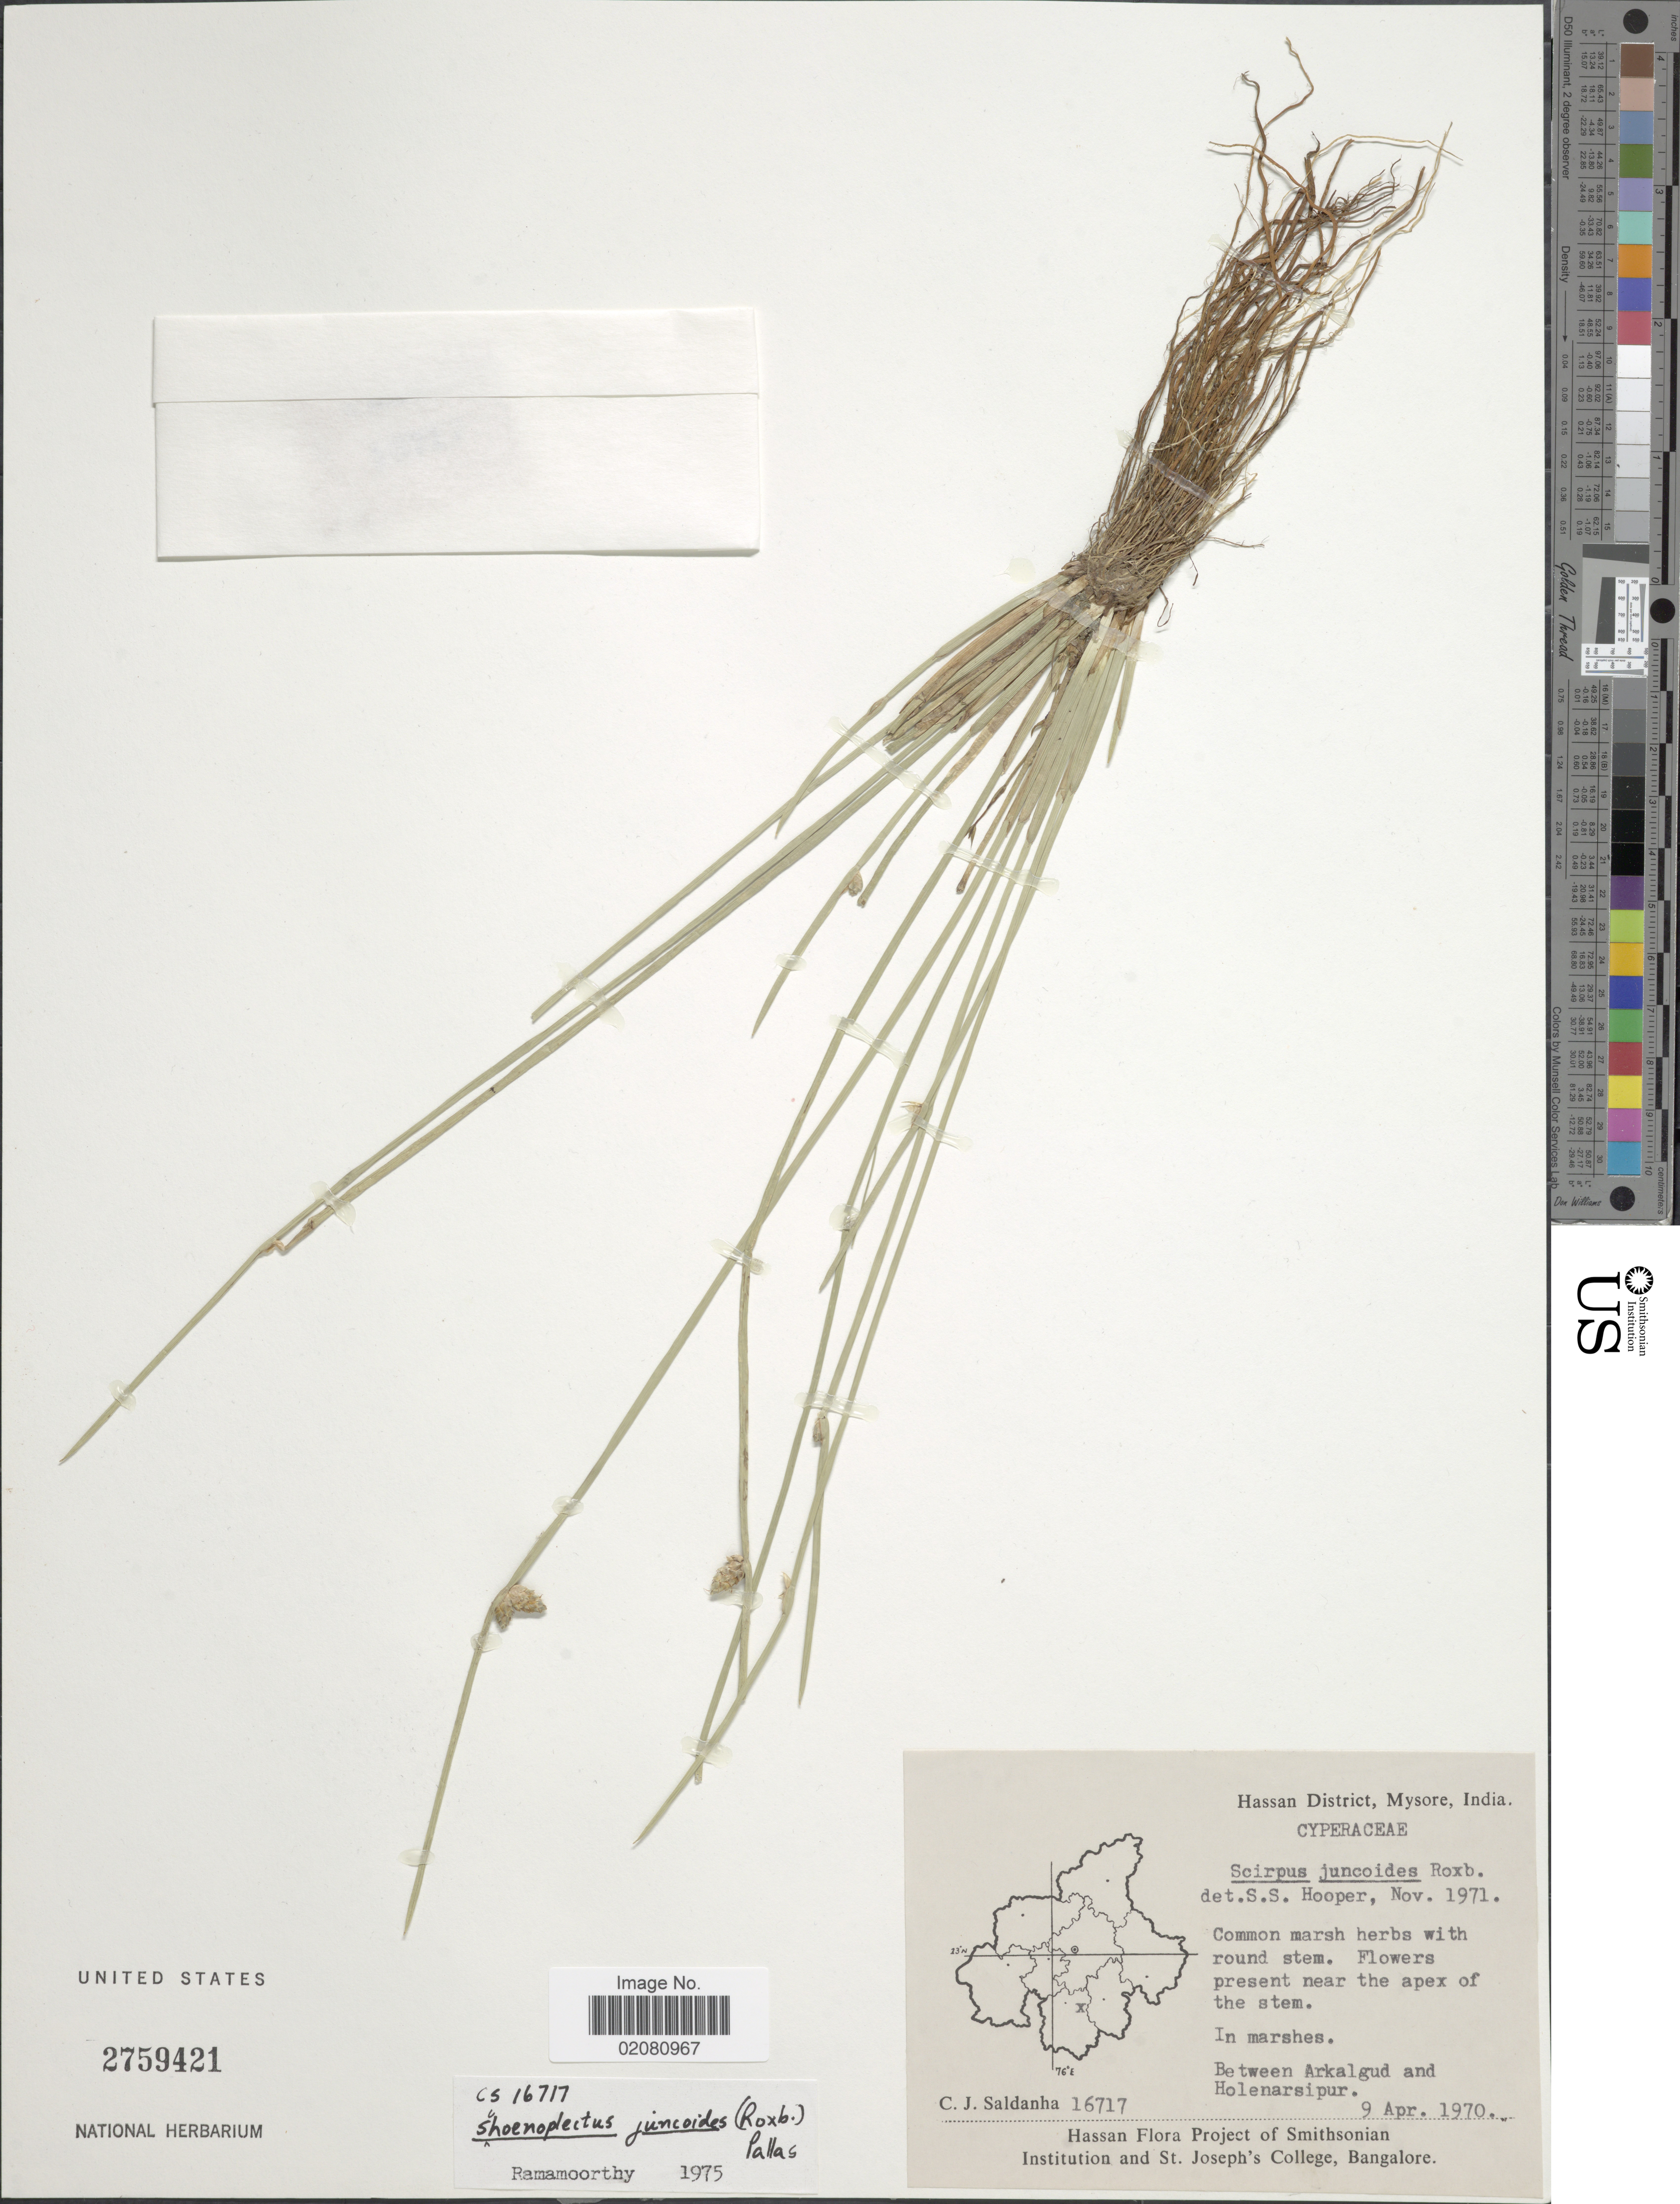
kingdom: Plantae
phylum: Tracheophyta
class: Liliopsida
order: Poales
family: Cyperaceae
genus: Schoenoplectus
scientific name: Schoenoplectus juncoides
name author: (Roxb.) Palla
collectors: C. J. Saldanha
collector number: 16717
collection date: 1970-04-09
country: India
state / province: Karnataka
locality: Hassan District, Mysore, India. Between Arkalgud and Holenarsipur.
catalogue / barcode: US 2759421